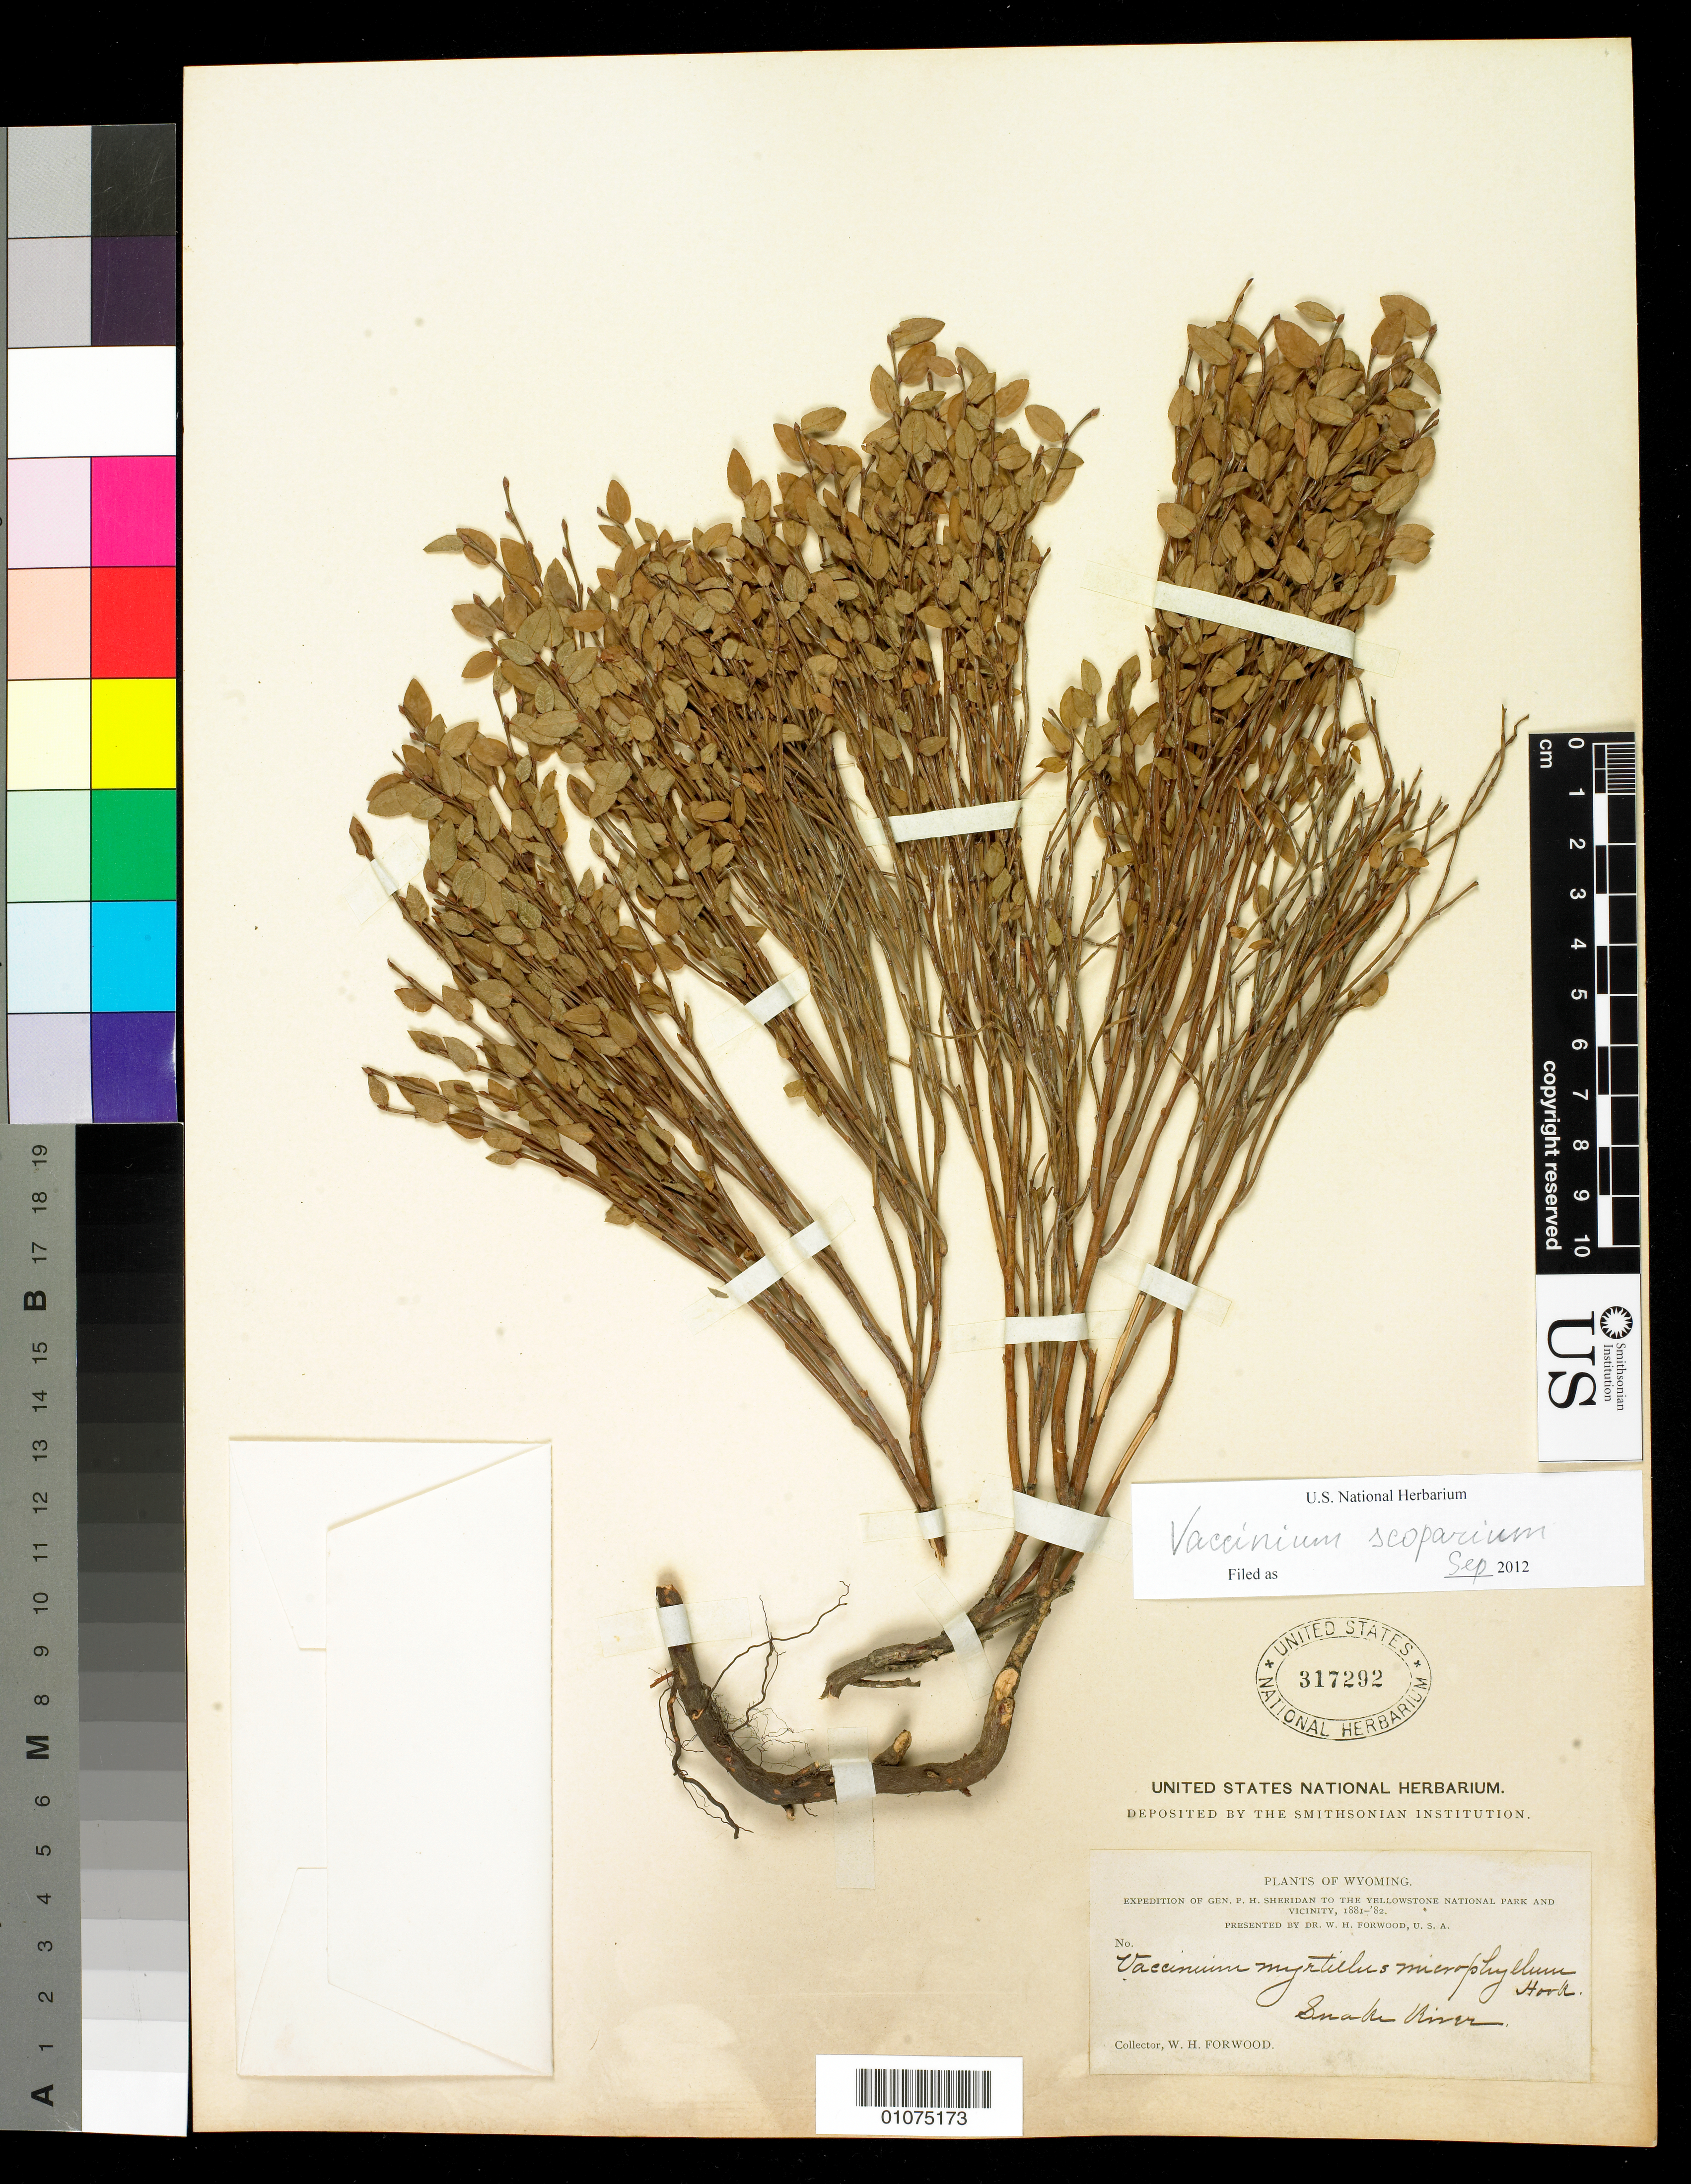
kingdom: Plantae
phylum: Tracheophyta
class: Magnoliopsida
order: Ericales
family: Ericaceae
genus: Vaccinium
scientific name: Vaccinium scoparium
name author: Leiberg ex Coville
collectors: W. Forwood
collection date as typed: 1881 to -- --- 1882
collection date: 1881/1882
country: United States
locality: Snake River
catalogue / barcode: US 317292